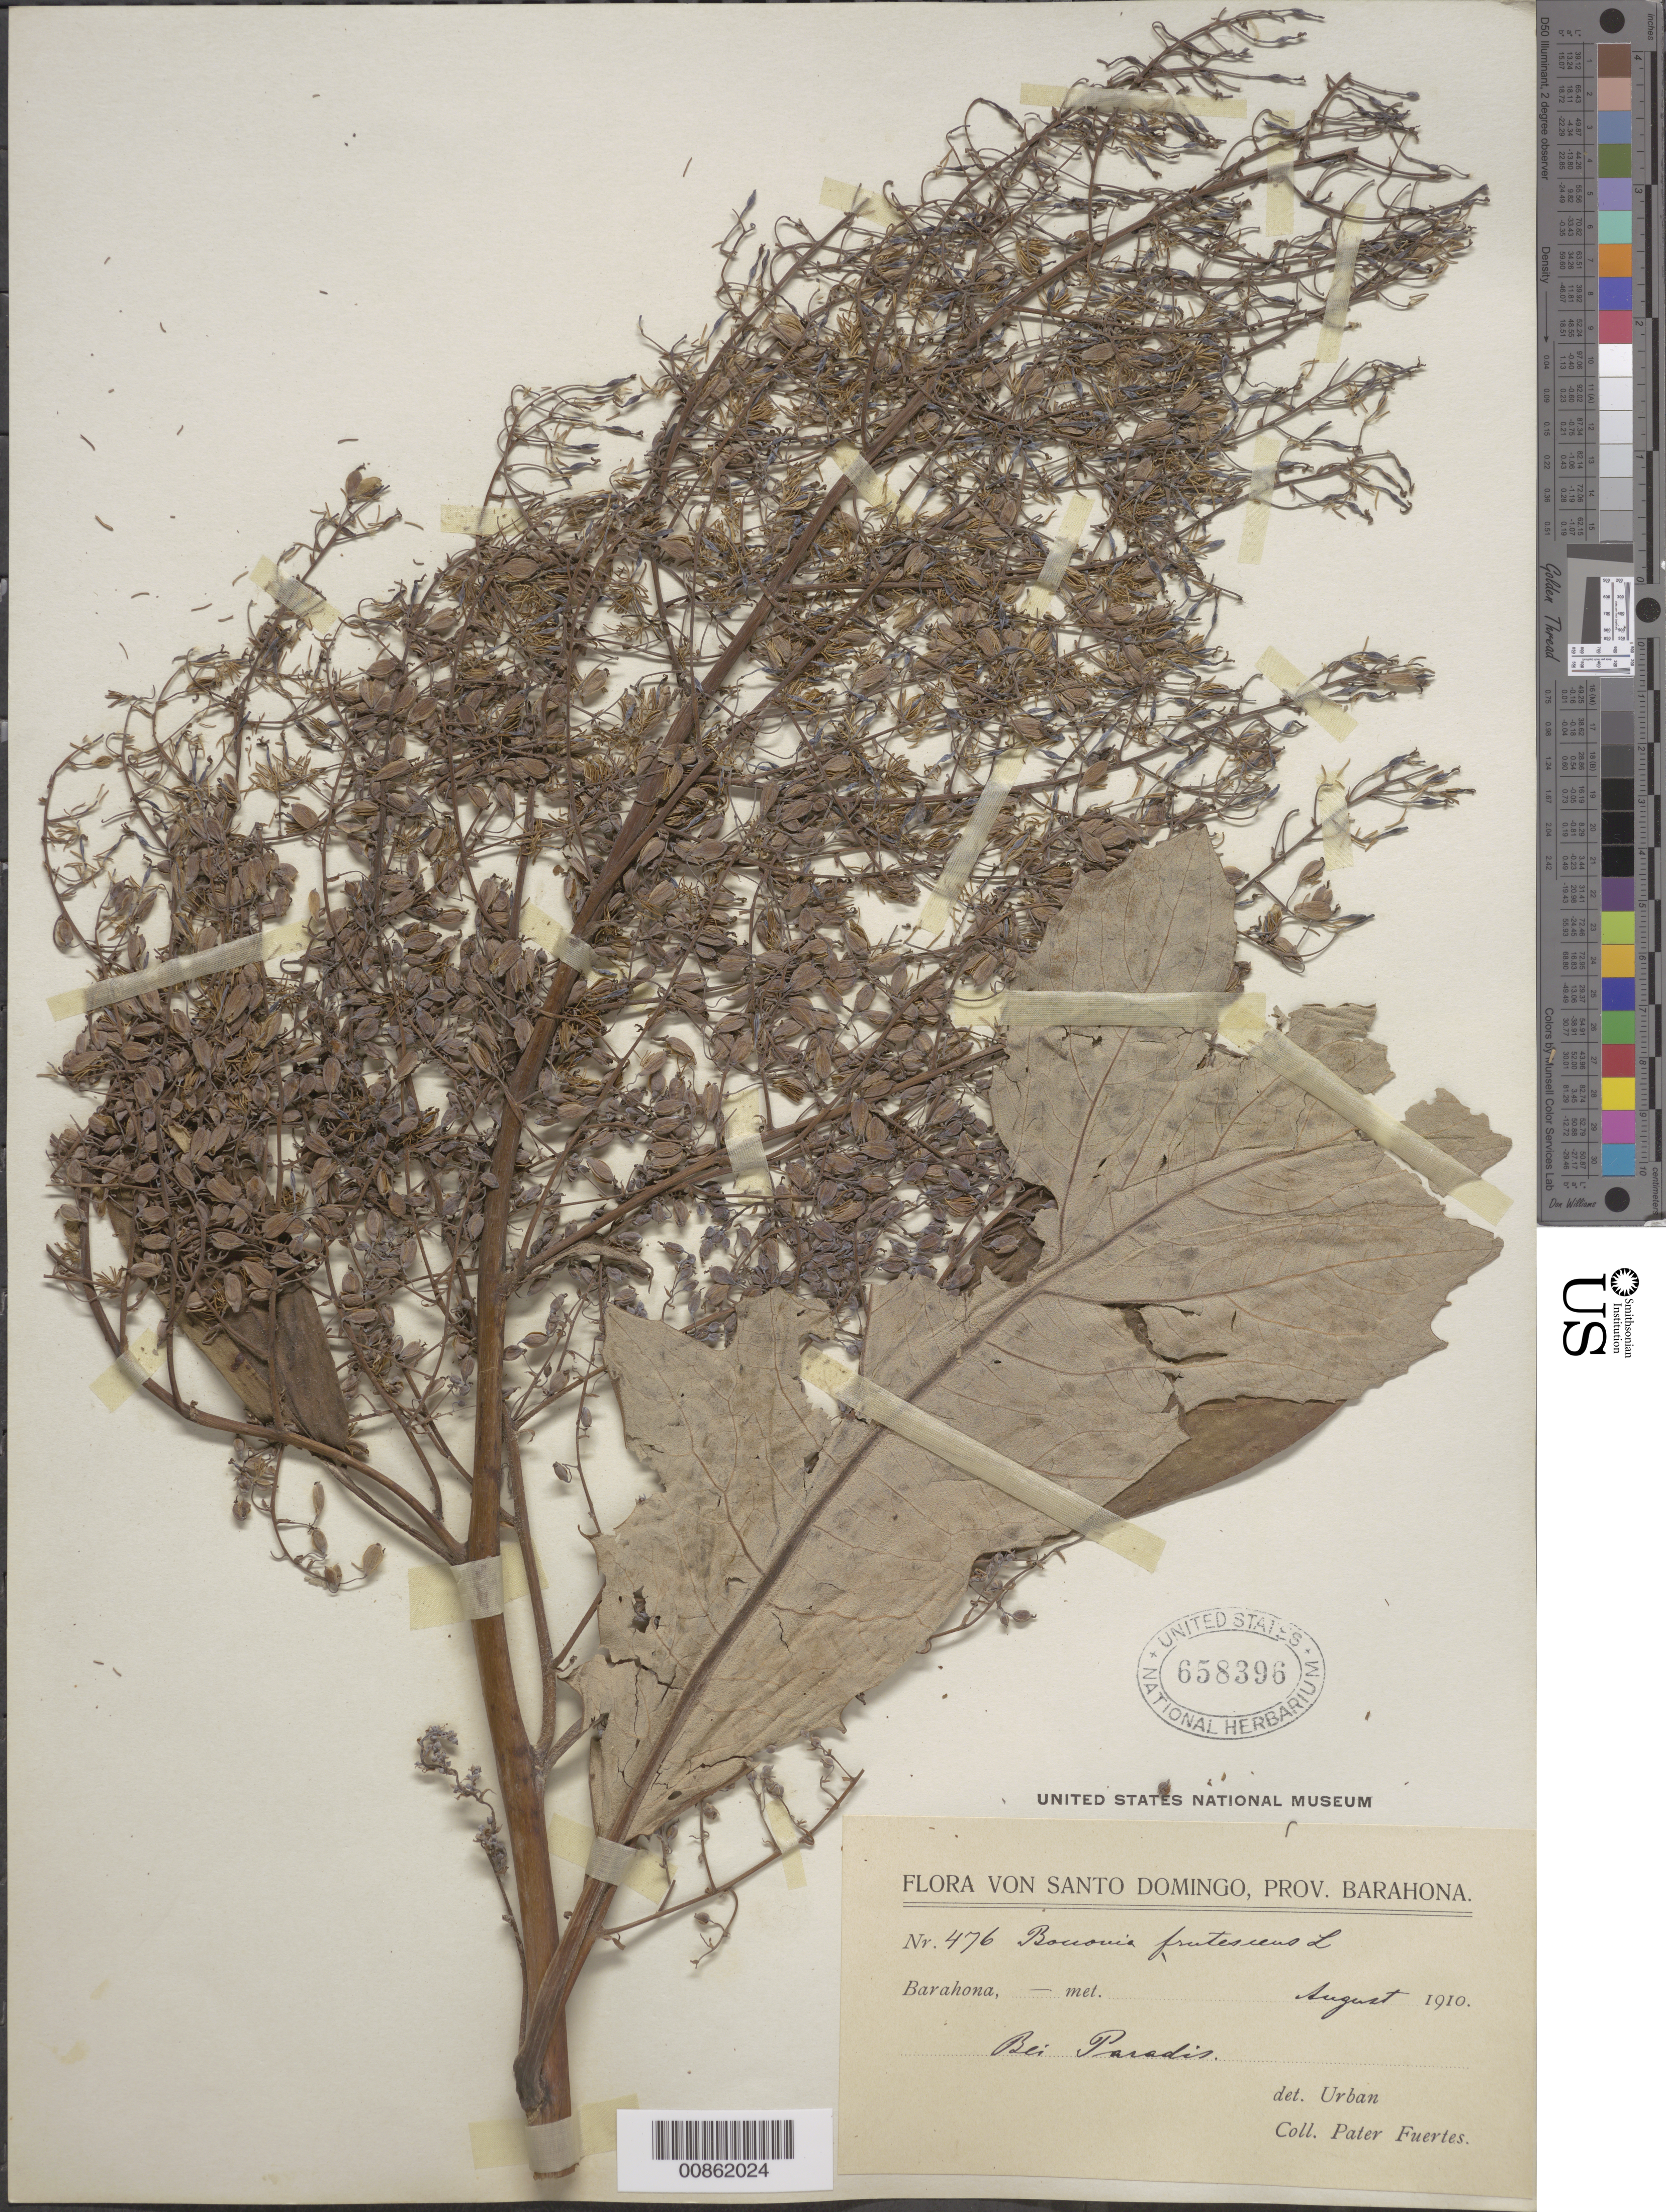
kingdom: Plantae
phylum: Tracheophyta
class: Magnoliopsida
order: Ranunculales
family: Papaveraceae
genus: Bocconia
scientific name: Bocconia frutescens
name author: L.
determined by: Urban, Ignatz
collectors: M. D. Fuertes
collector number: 476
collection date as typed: Aug 1910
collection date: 1910-08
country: Dominican Republic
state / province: Barahona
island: Hispaniola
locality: Bei Paradis.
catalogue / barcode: US 658396